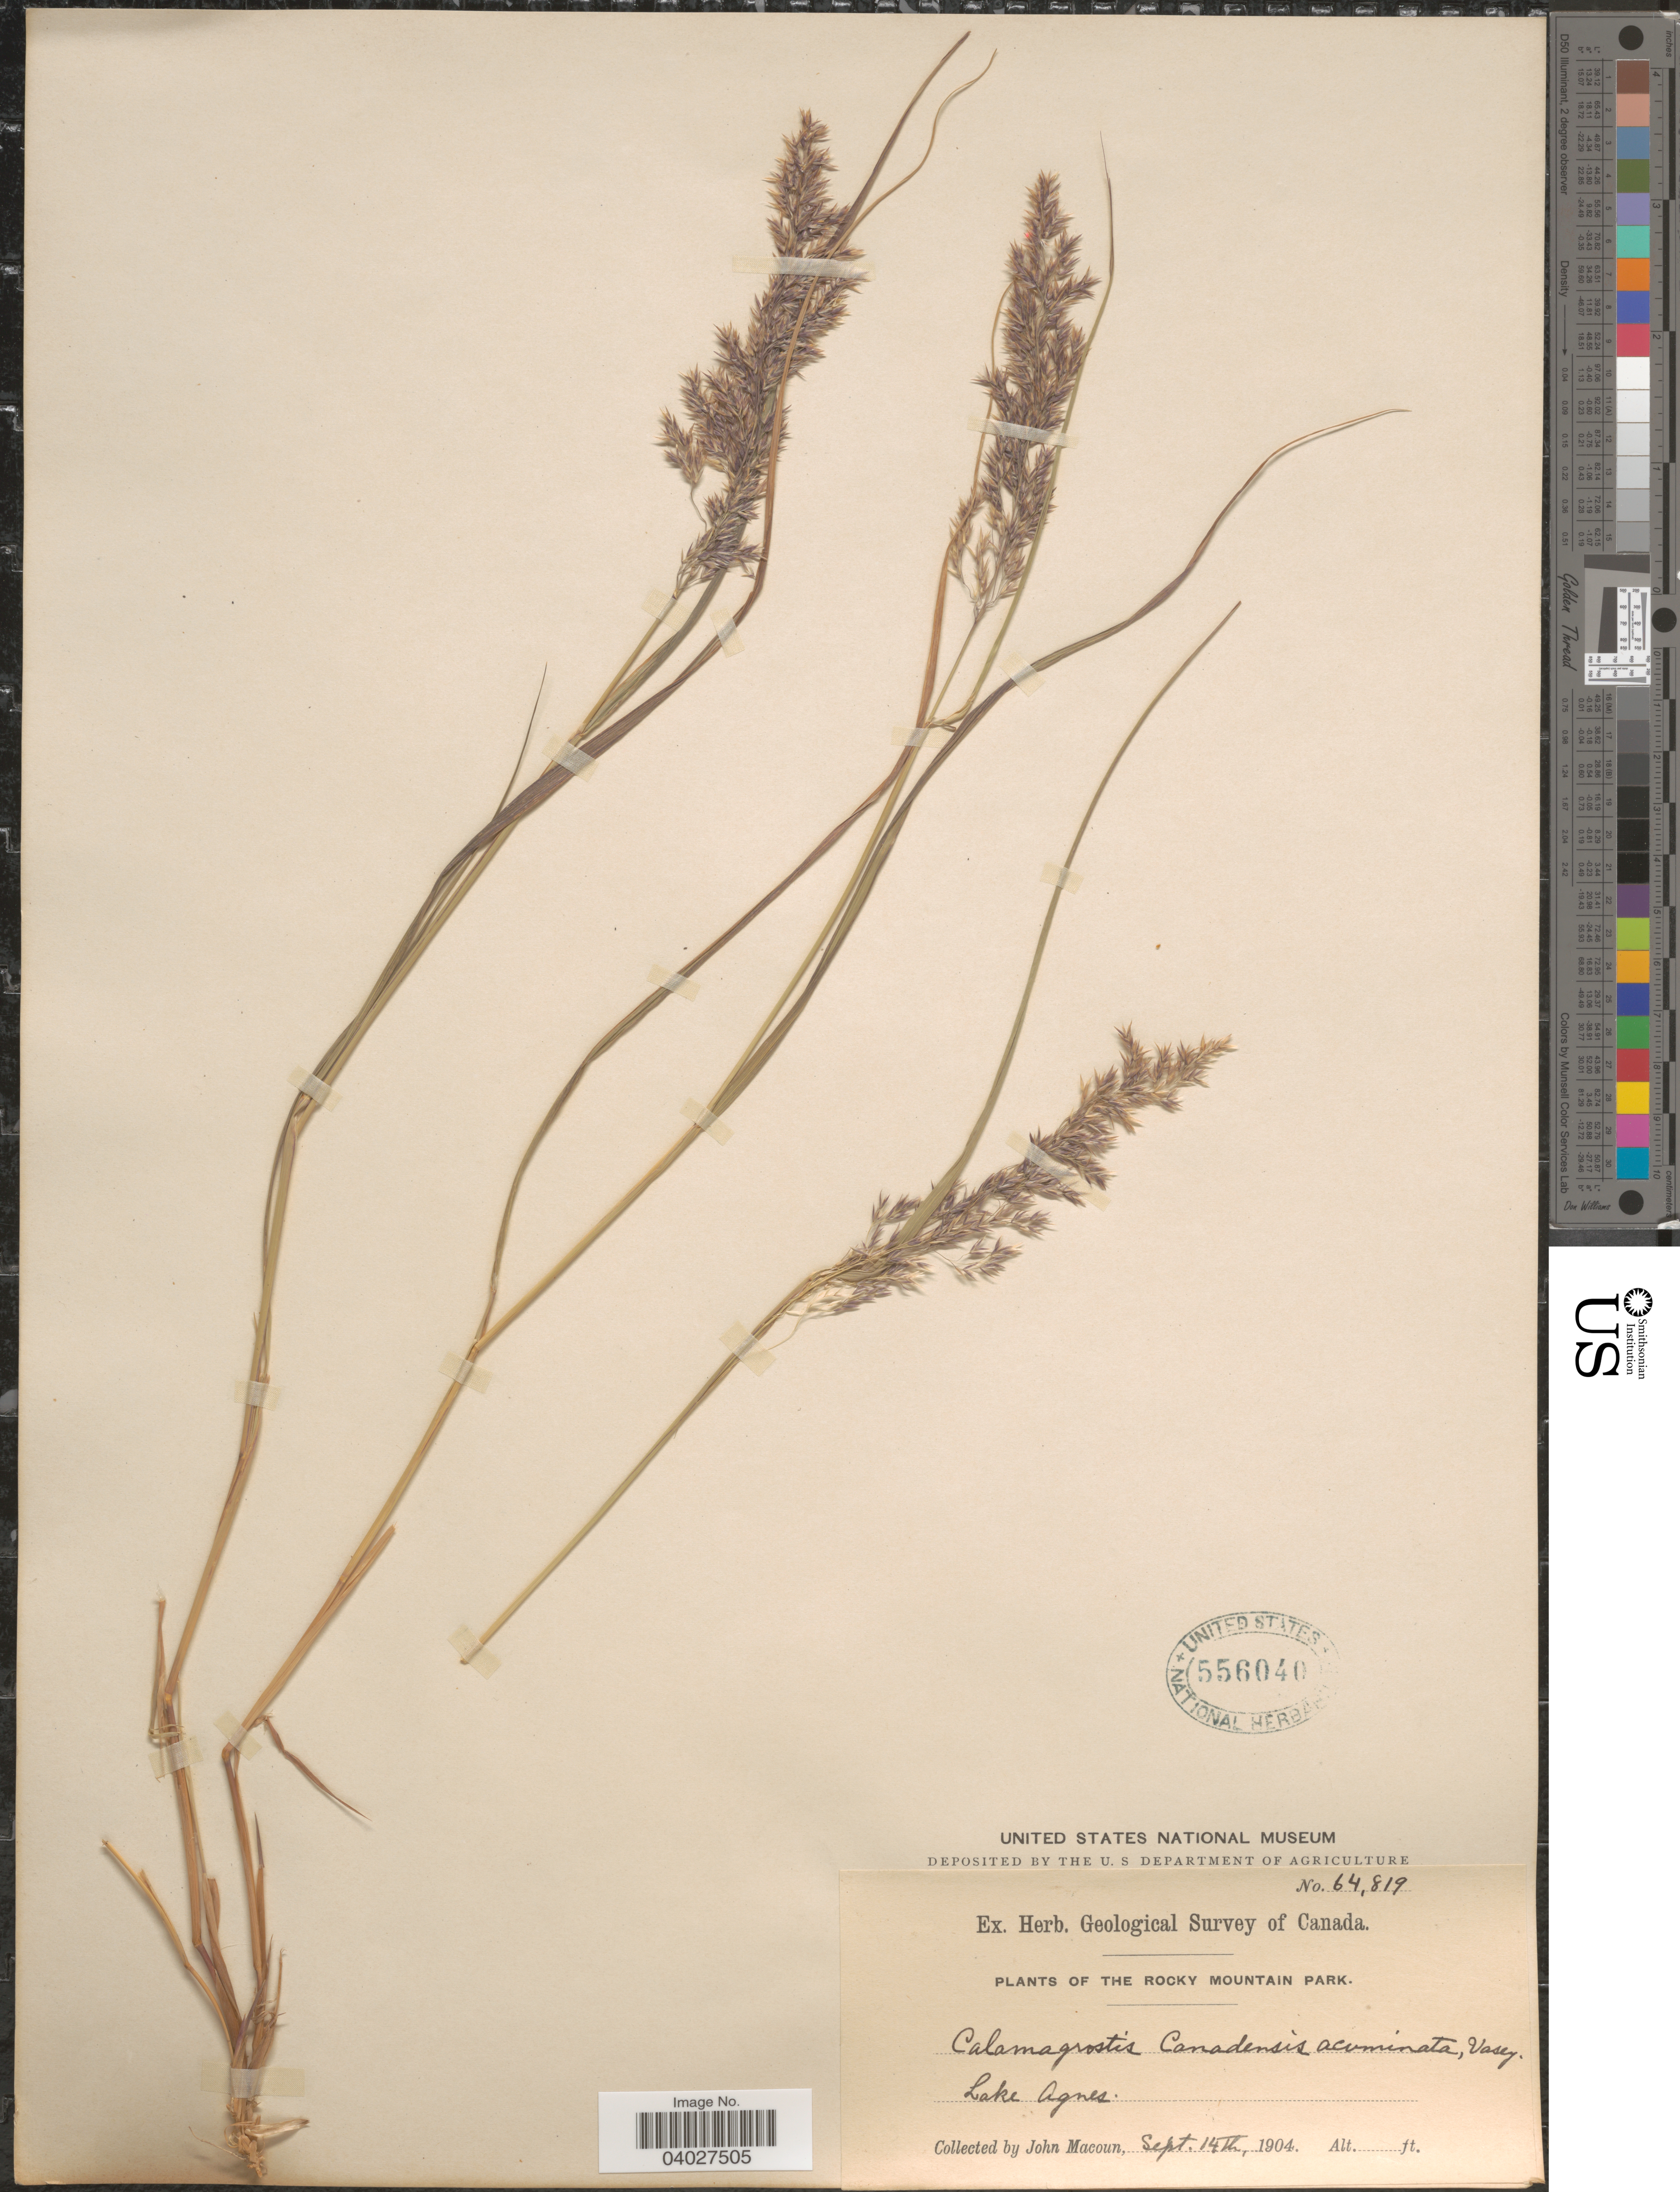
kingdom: Plantae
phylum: Tracheophyta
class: Liliopsida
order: Poales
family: Poaceae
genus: Calamagrostis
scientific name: Calamagrostis canadensis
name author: (Michx.) P. Beauv.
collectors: J. Macoun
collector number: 64819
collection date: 1904-09-14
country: Canada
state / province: Alberta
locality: The Rocky Mountain Park. Lake Agnes.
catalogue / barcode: US 556040